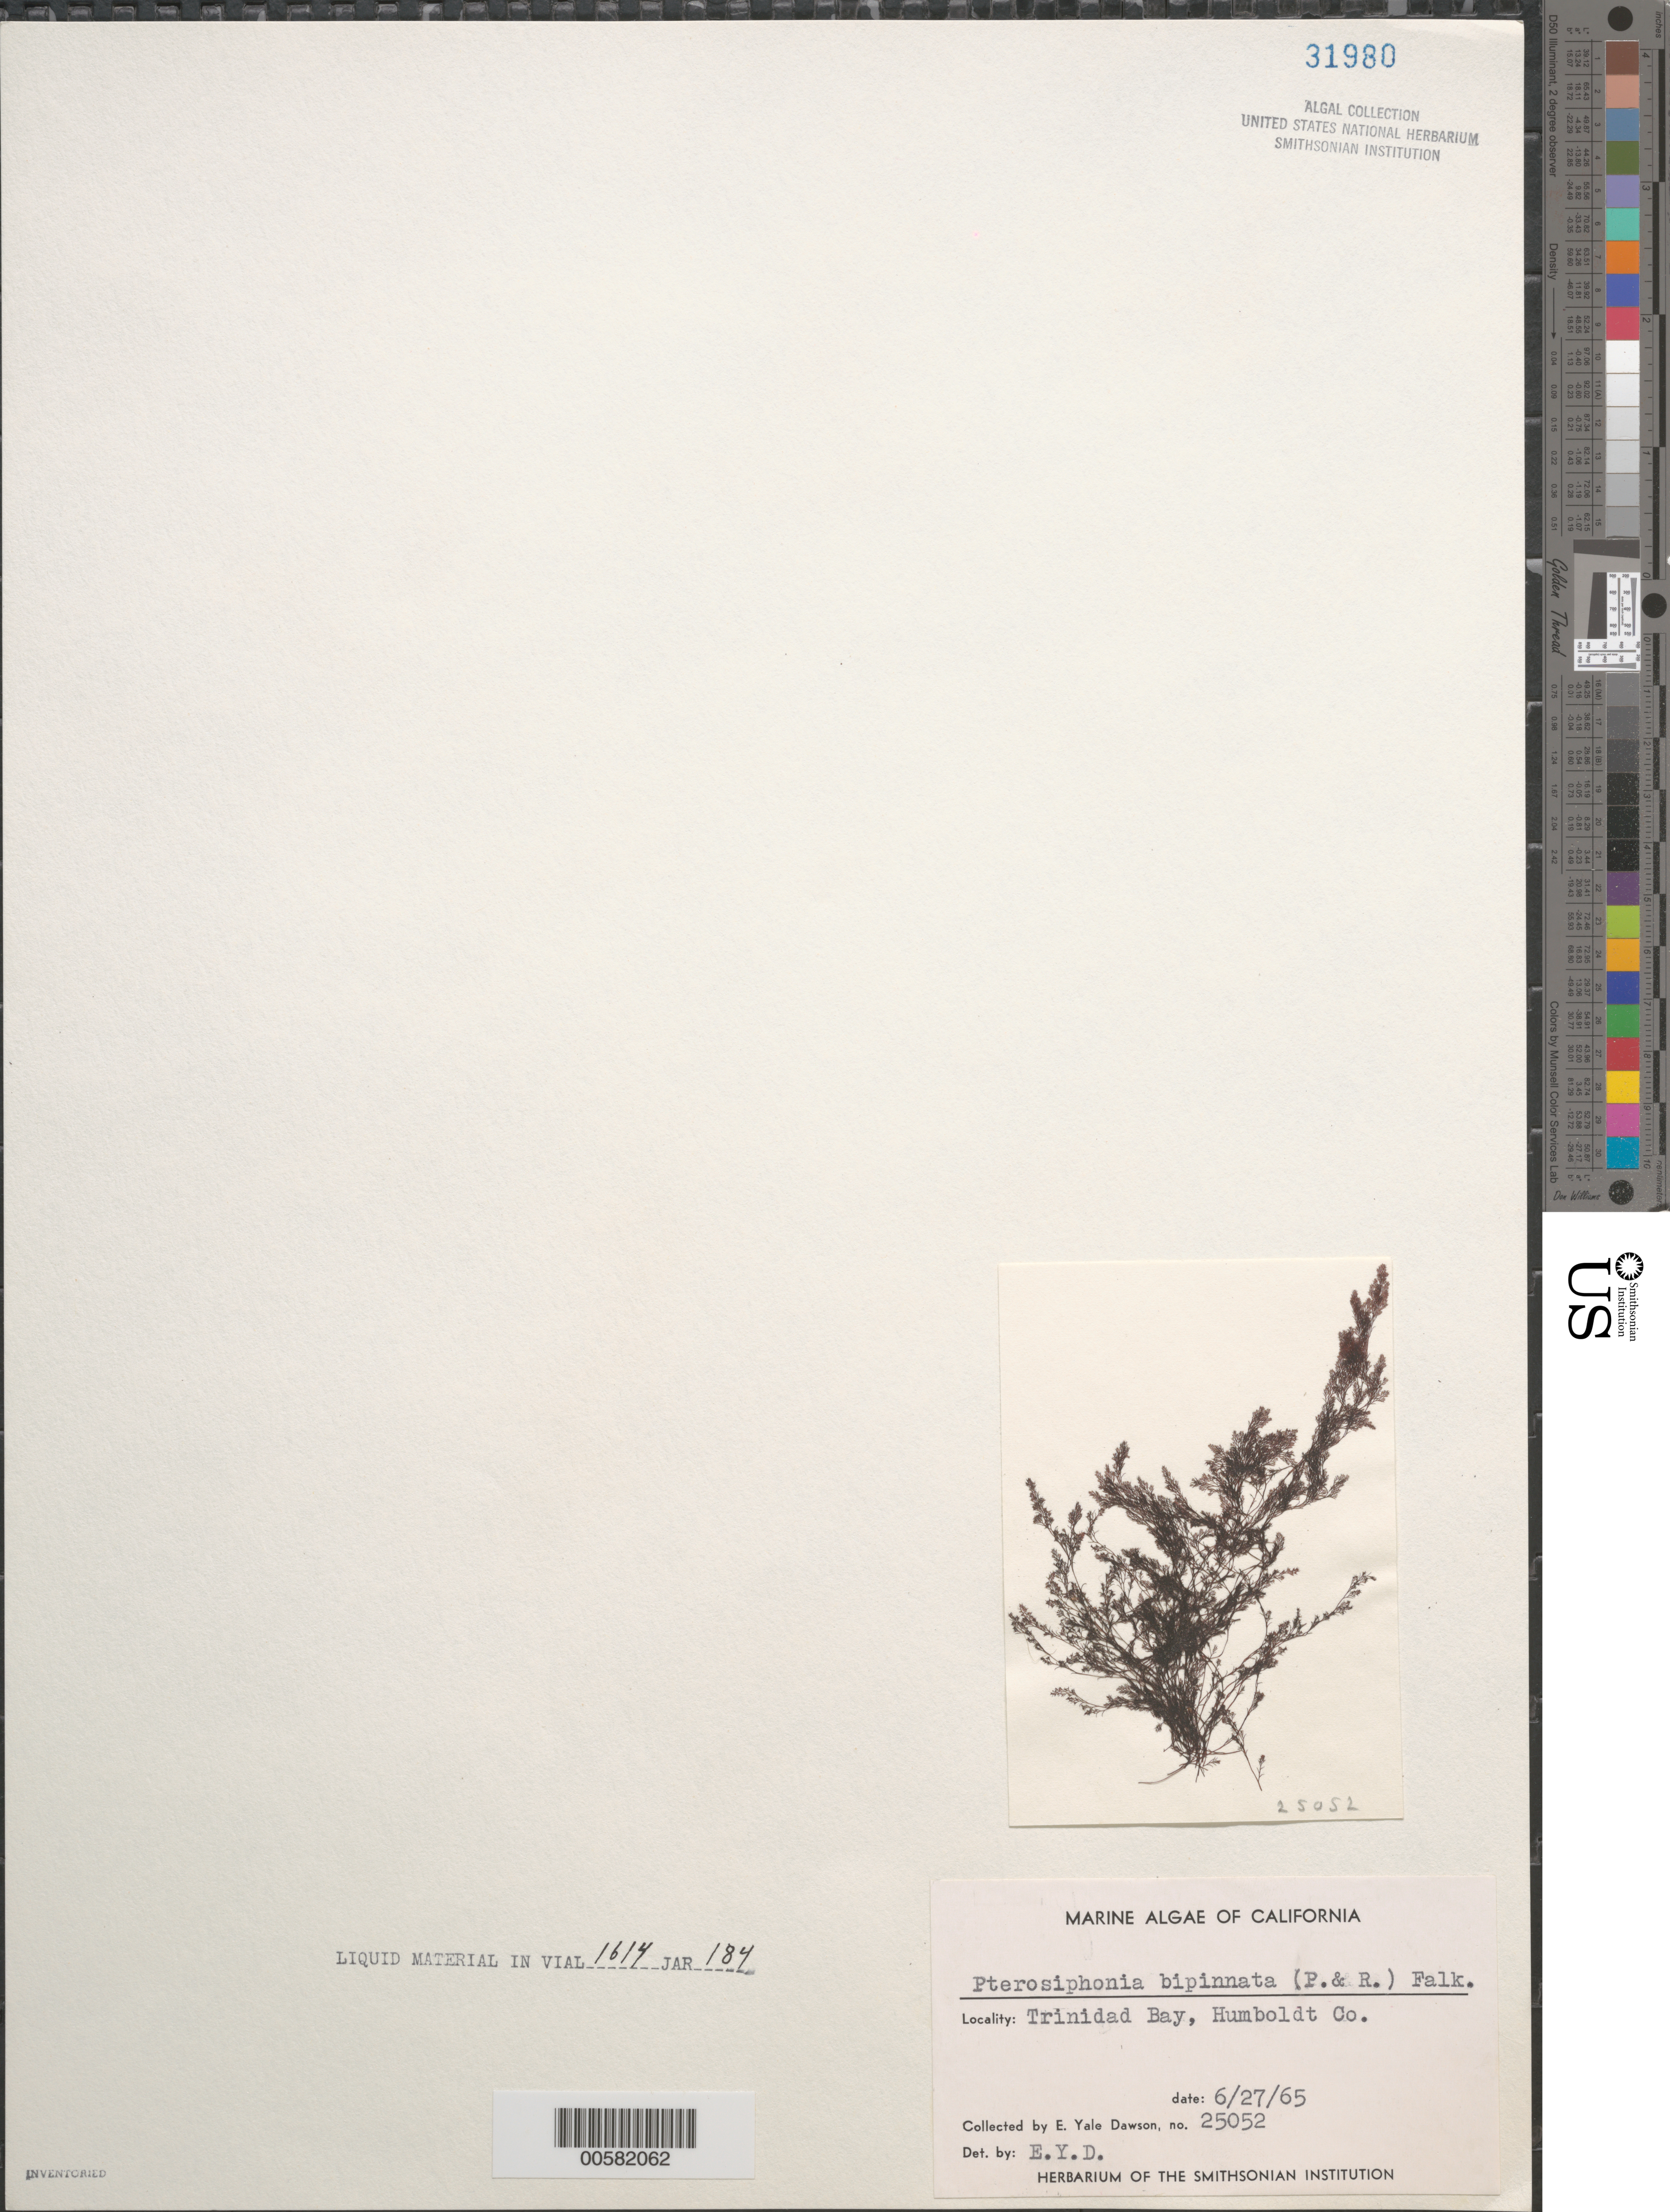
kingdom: Plantae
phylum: Rhodophyta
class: Florideophyceae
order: Ceramiales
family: Rhodomelaceae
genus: Savoiea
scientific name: Savoiea bipinnata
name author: (Postels & Rupr.) M.J. Wynne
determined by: Algae name updating Project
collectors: E. Y. Dawson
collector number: EYD 25052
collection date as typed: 27 Jun 1965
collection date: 1965-06-27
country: United States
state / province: California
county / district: Humboldt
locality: Trinidad Bay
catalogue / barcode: US 31980